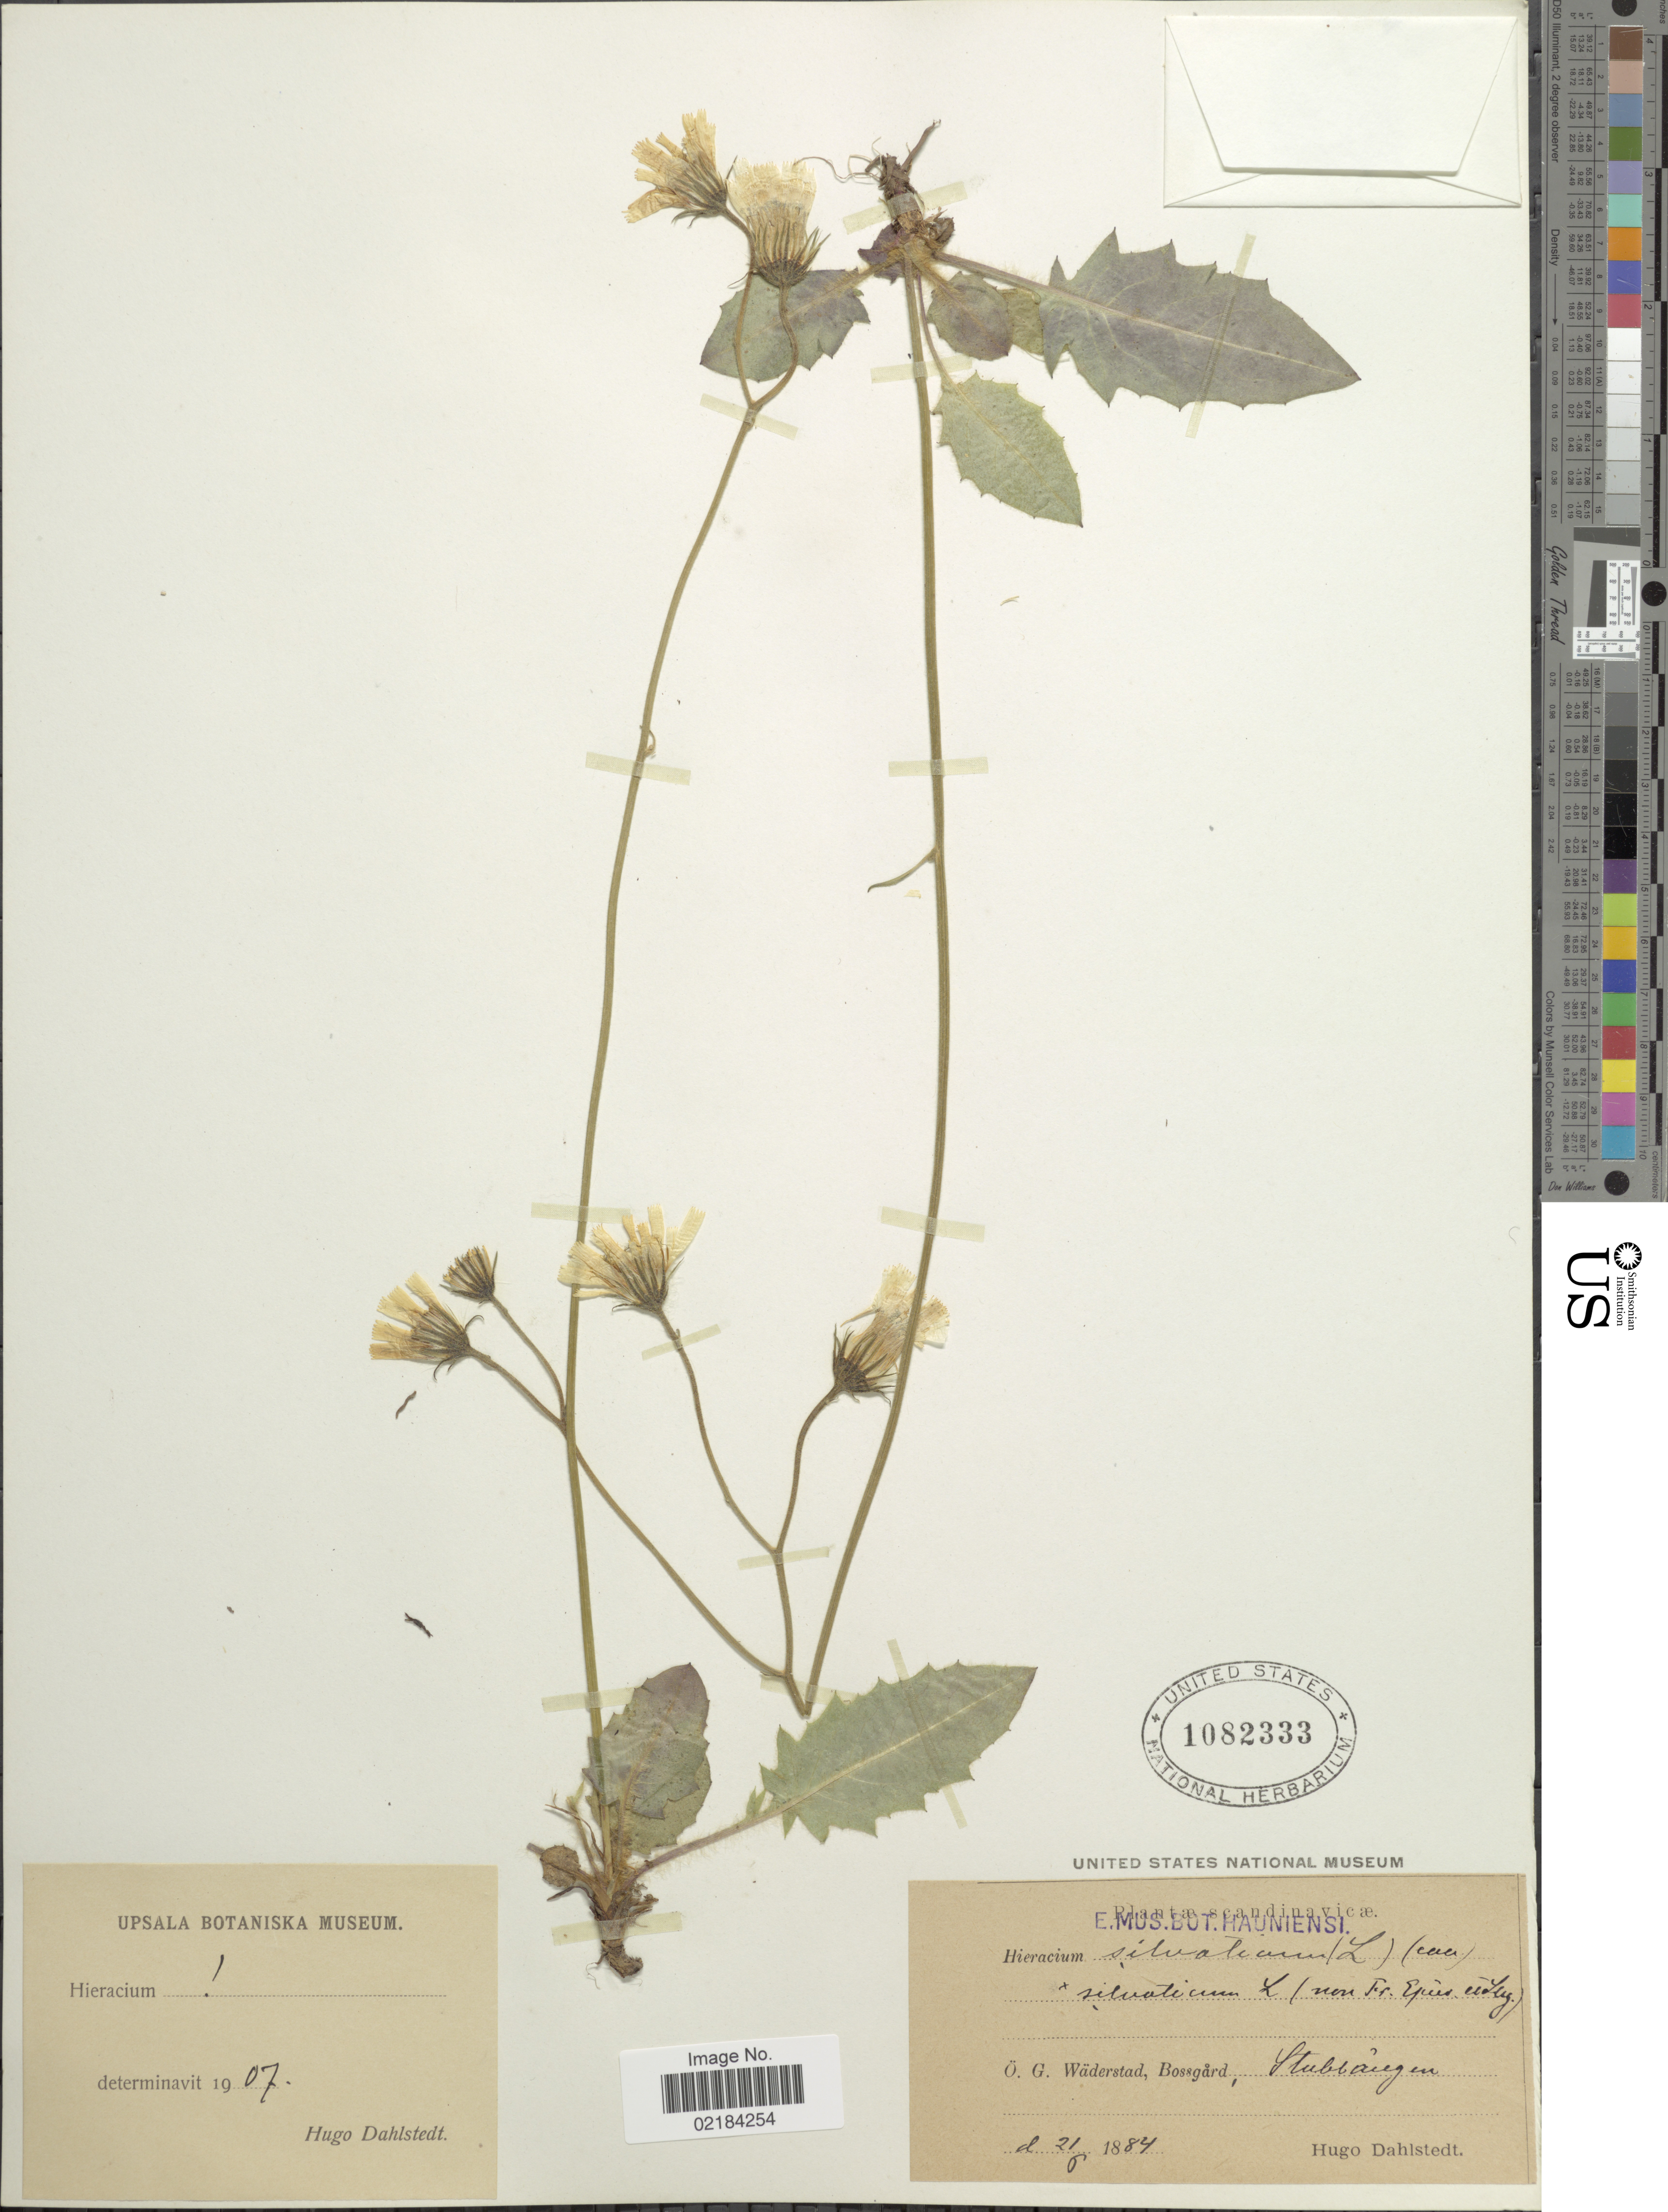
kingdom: Plantae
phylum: Tracheophyta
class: Magnoliopsida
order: Asterales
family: Asteraceae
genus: Hieracium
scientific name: Hieracium sylvaticum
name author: (L.) Gouan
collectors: H. G. Dahlstedt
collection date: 1884-06-21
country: Sweden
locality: Scandinavicae. O.G. Wäderstad, Bössgård, Stubbängen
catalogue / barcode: US 1082333